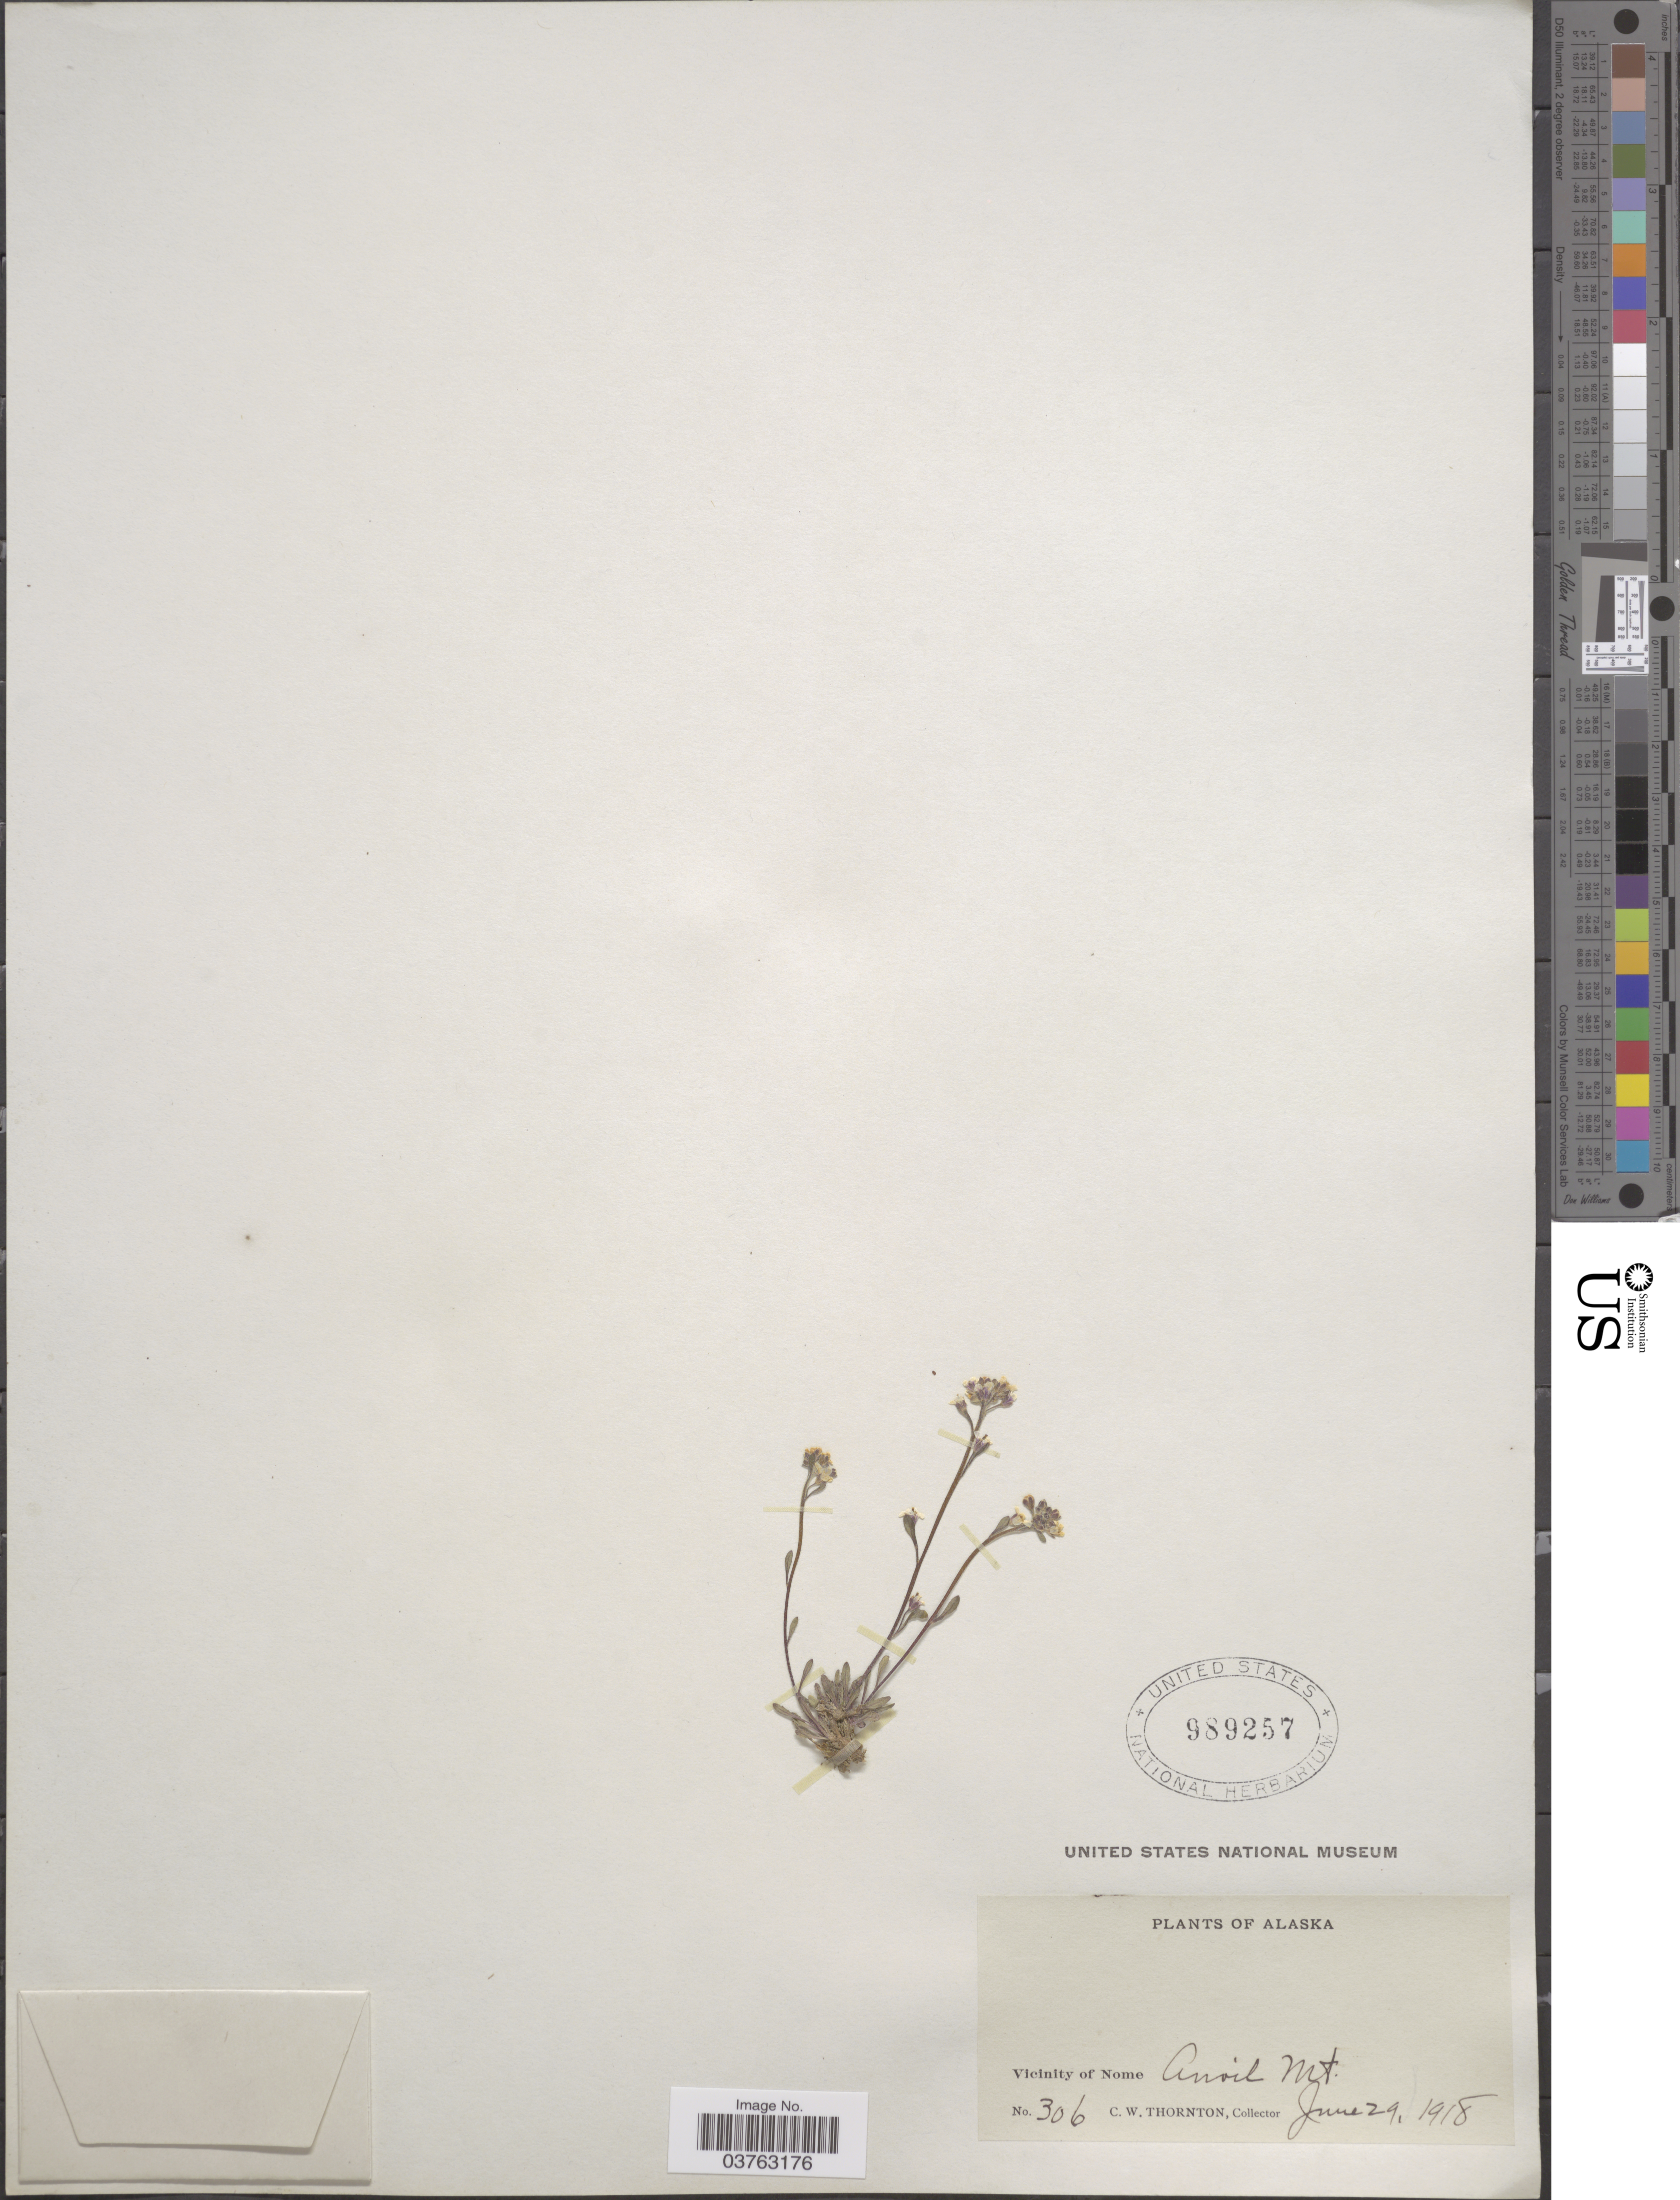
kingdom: Plantae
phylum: Tracheophyta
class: Magnoliopsida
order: Brassicales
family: Brassicaceae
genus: Neotorularia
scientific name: Neotorularia humilis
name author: (C.A. Mey.) Hedge & J. Léonard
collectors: C. Thornton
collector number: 306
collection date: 1918-06-29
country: United States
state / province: Alaska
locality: Vicinity of Nome, Anoil Mt.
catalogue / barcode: US 989257